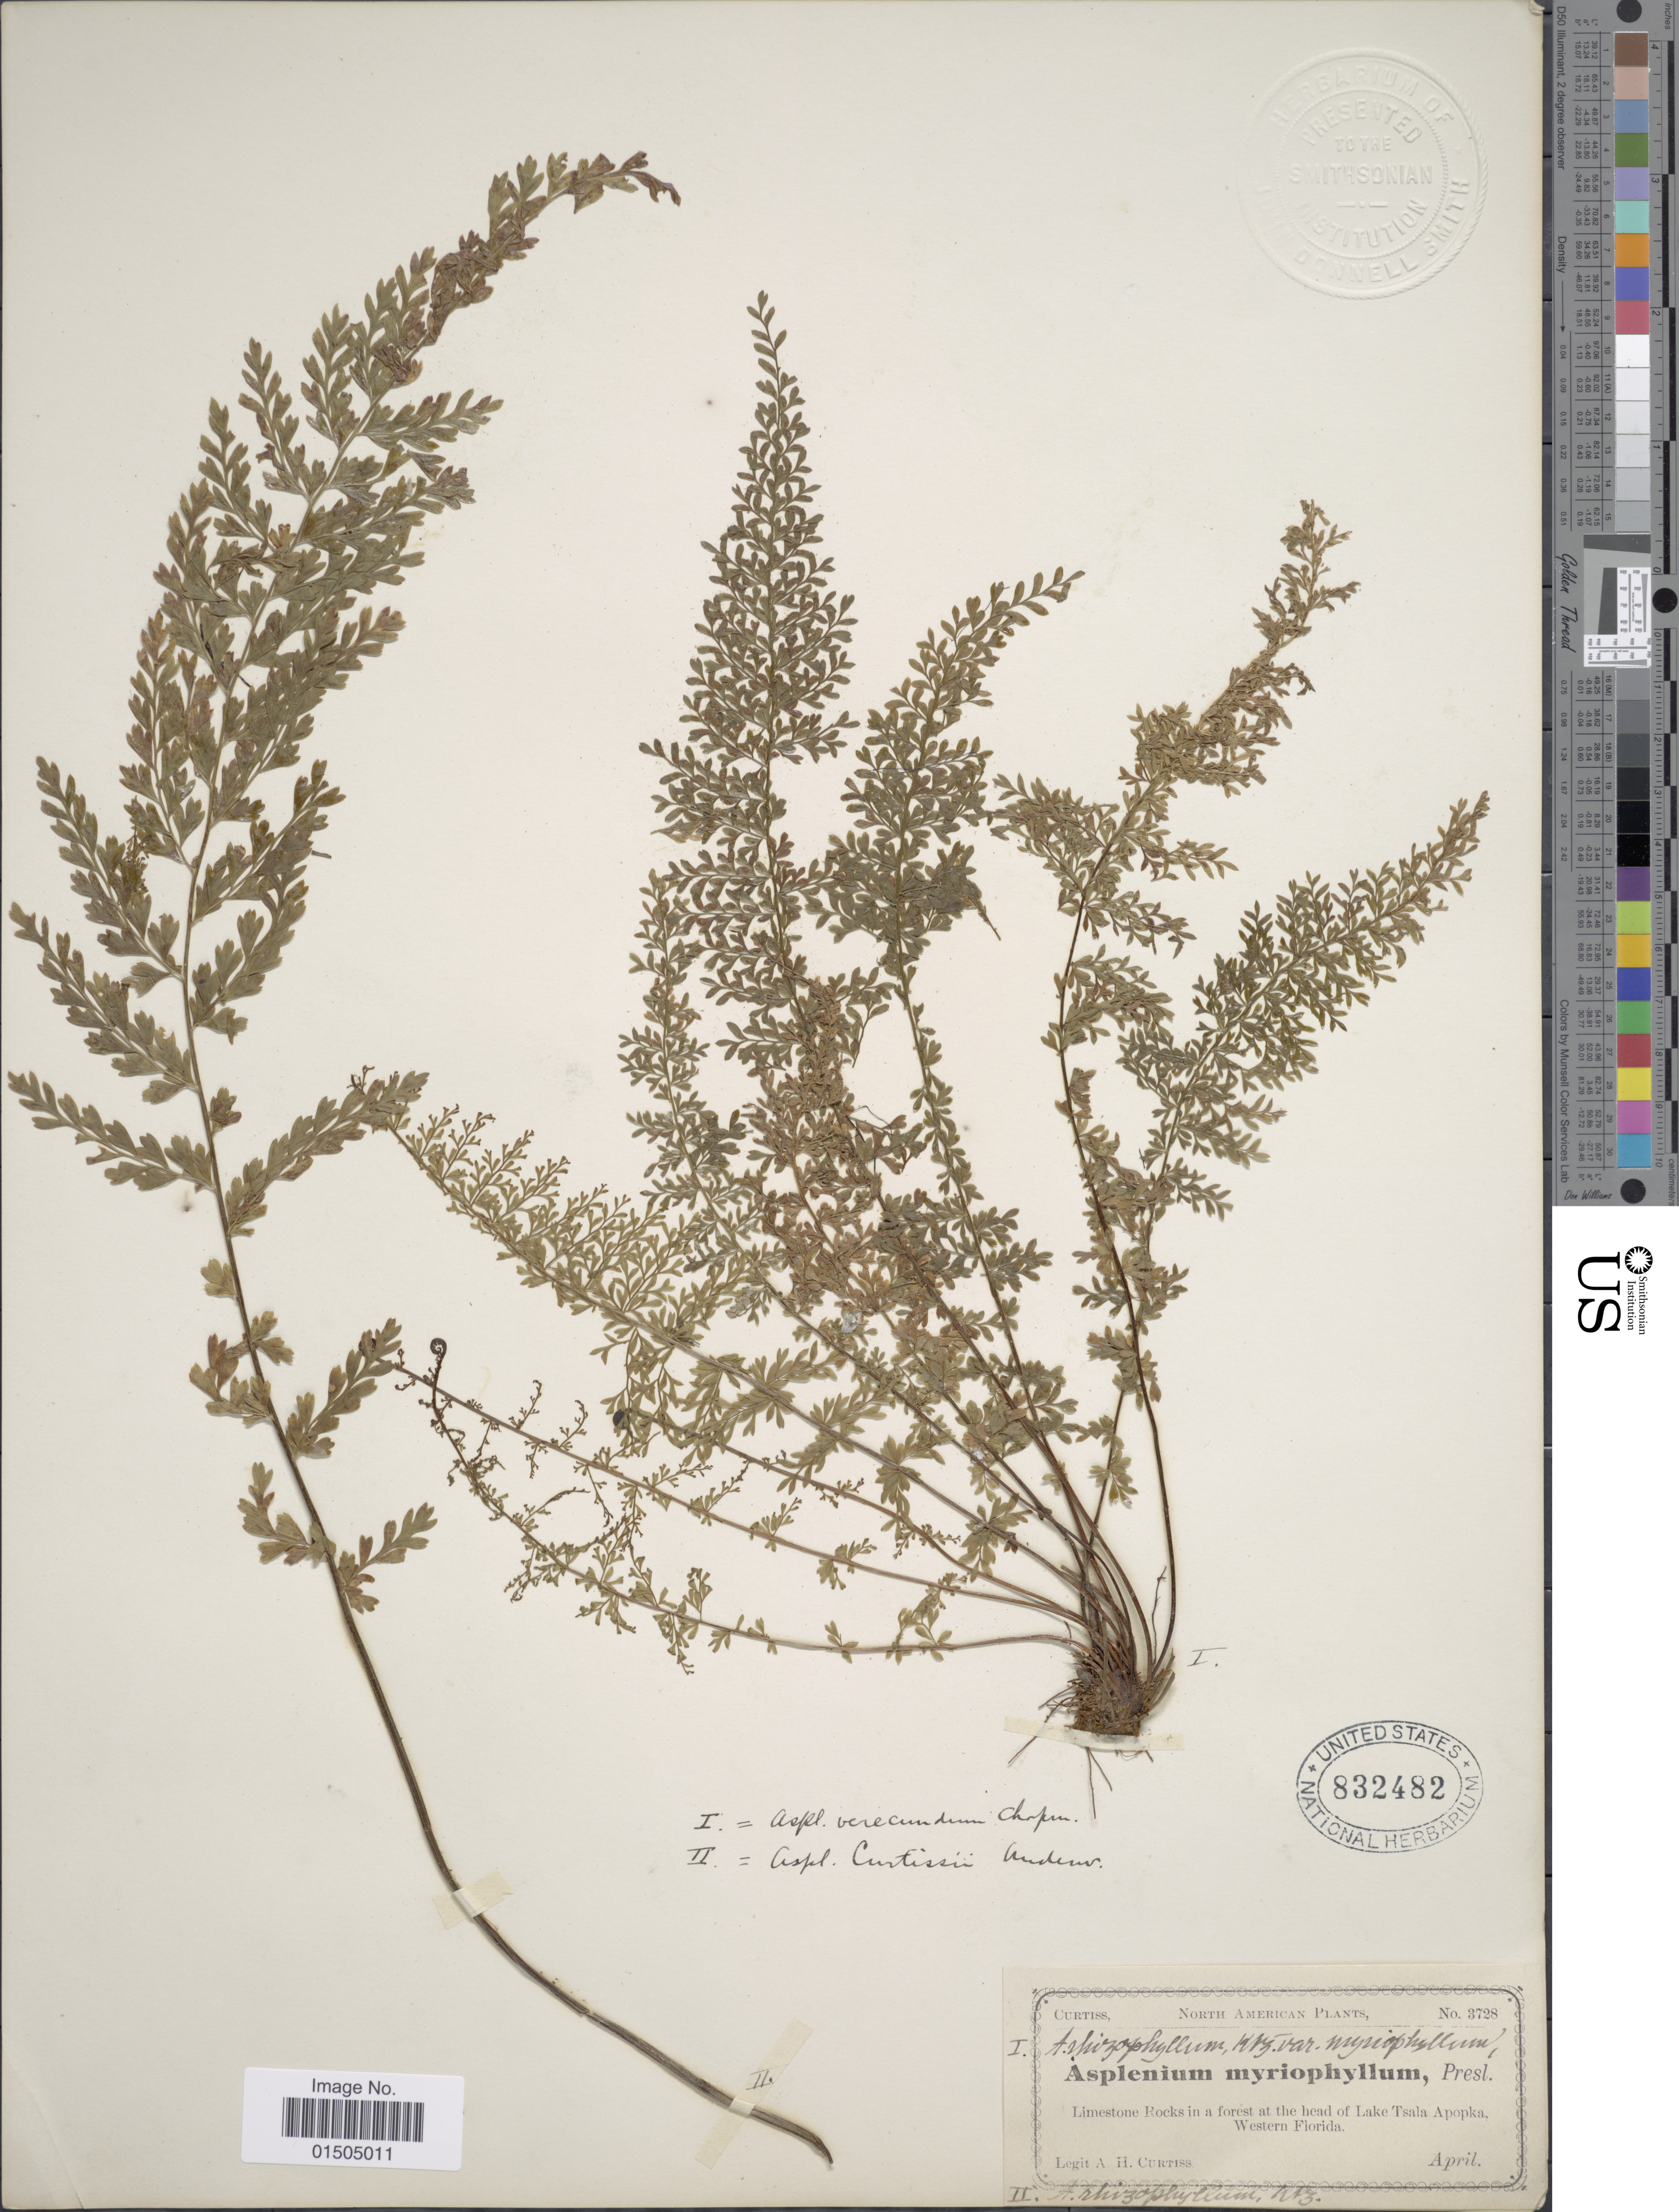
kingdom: Plantae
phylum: Tracheophyta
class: Polypodiopsida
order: Polypodiales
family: Aspleniaceae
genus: Asplenium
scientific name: Asplenium verecundum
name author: Chapm.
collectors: A. H. Curtiss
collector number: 3728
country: United States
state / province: Florida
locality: Limestone Rocks in a forest at the head of Lake Tsala Apopka, Western Florida.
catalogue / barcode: US 832482